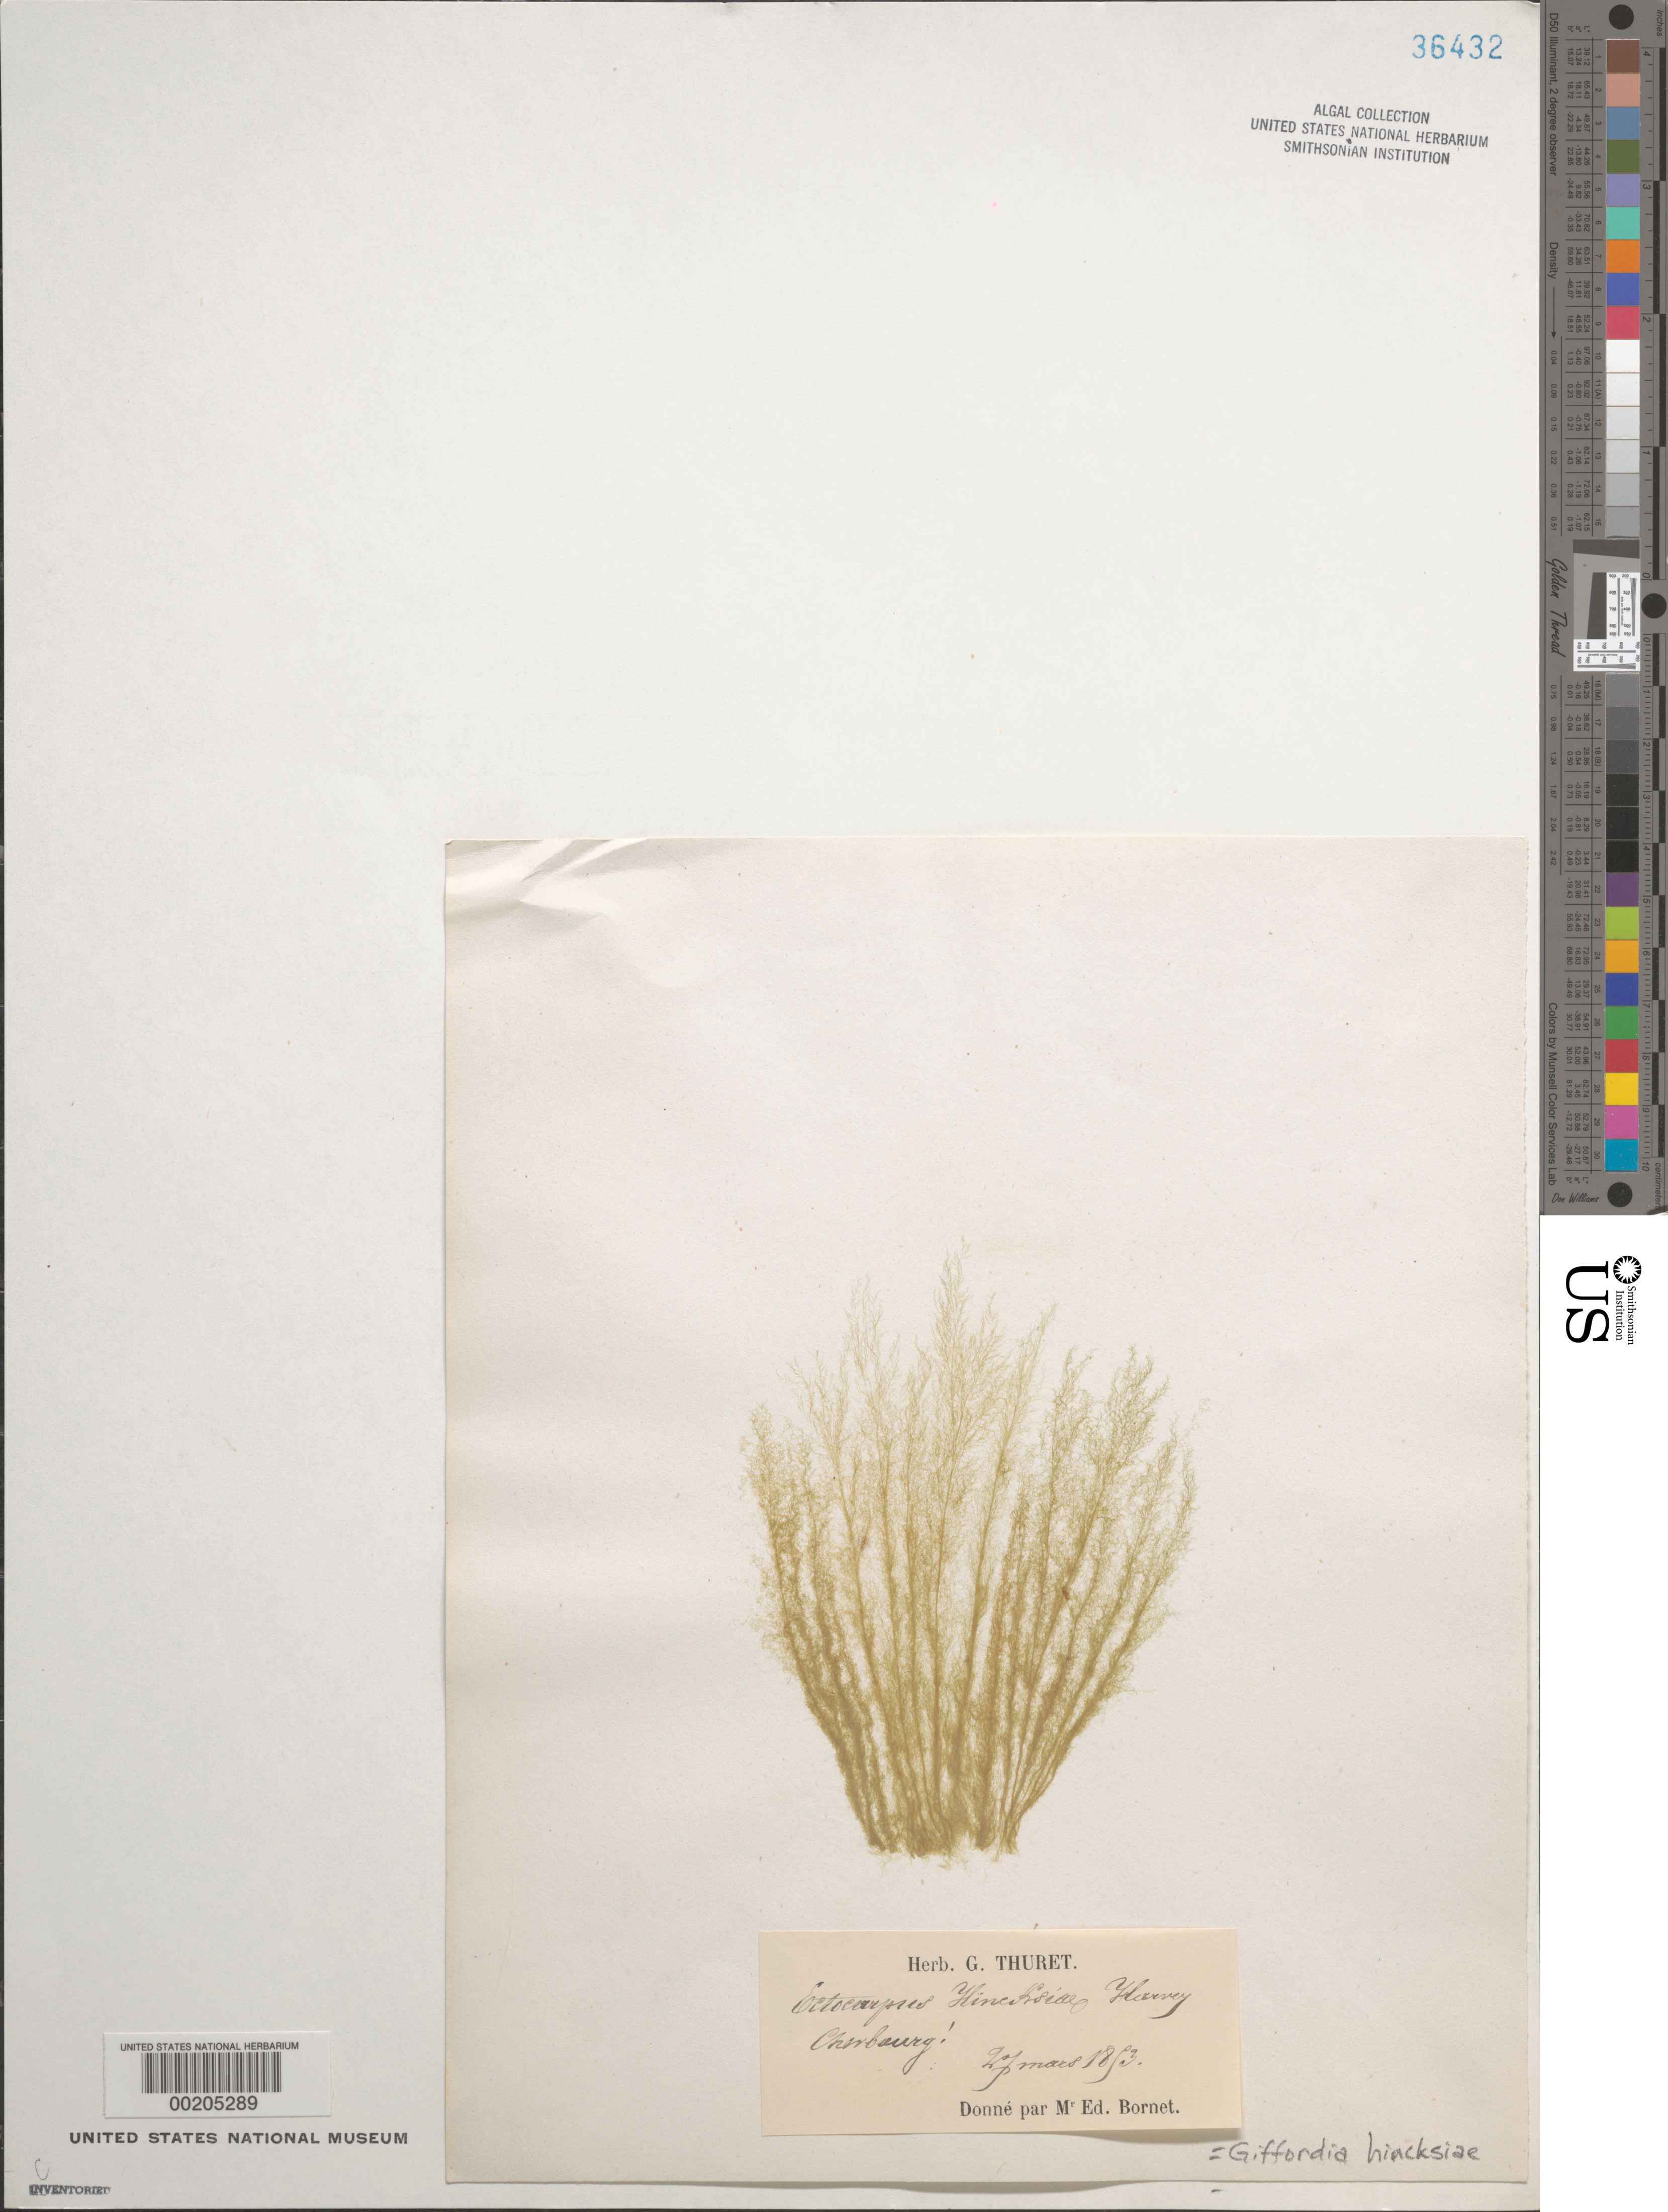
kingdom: Chromista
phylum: Ochrophyta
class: Phaeophyceae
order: Ectocarpales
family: Acinetosporaceae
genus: Hincksia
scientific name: Hincksia hincksiae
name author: (Harvey) P.C. Silva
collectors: Thuret, G. (herbarium)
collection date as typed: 27 Mar 1853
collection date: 1853-03-27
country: France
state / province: Normandie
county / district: Manche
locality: Cherbourg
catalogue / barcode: US 36432